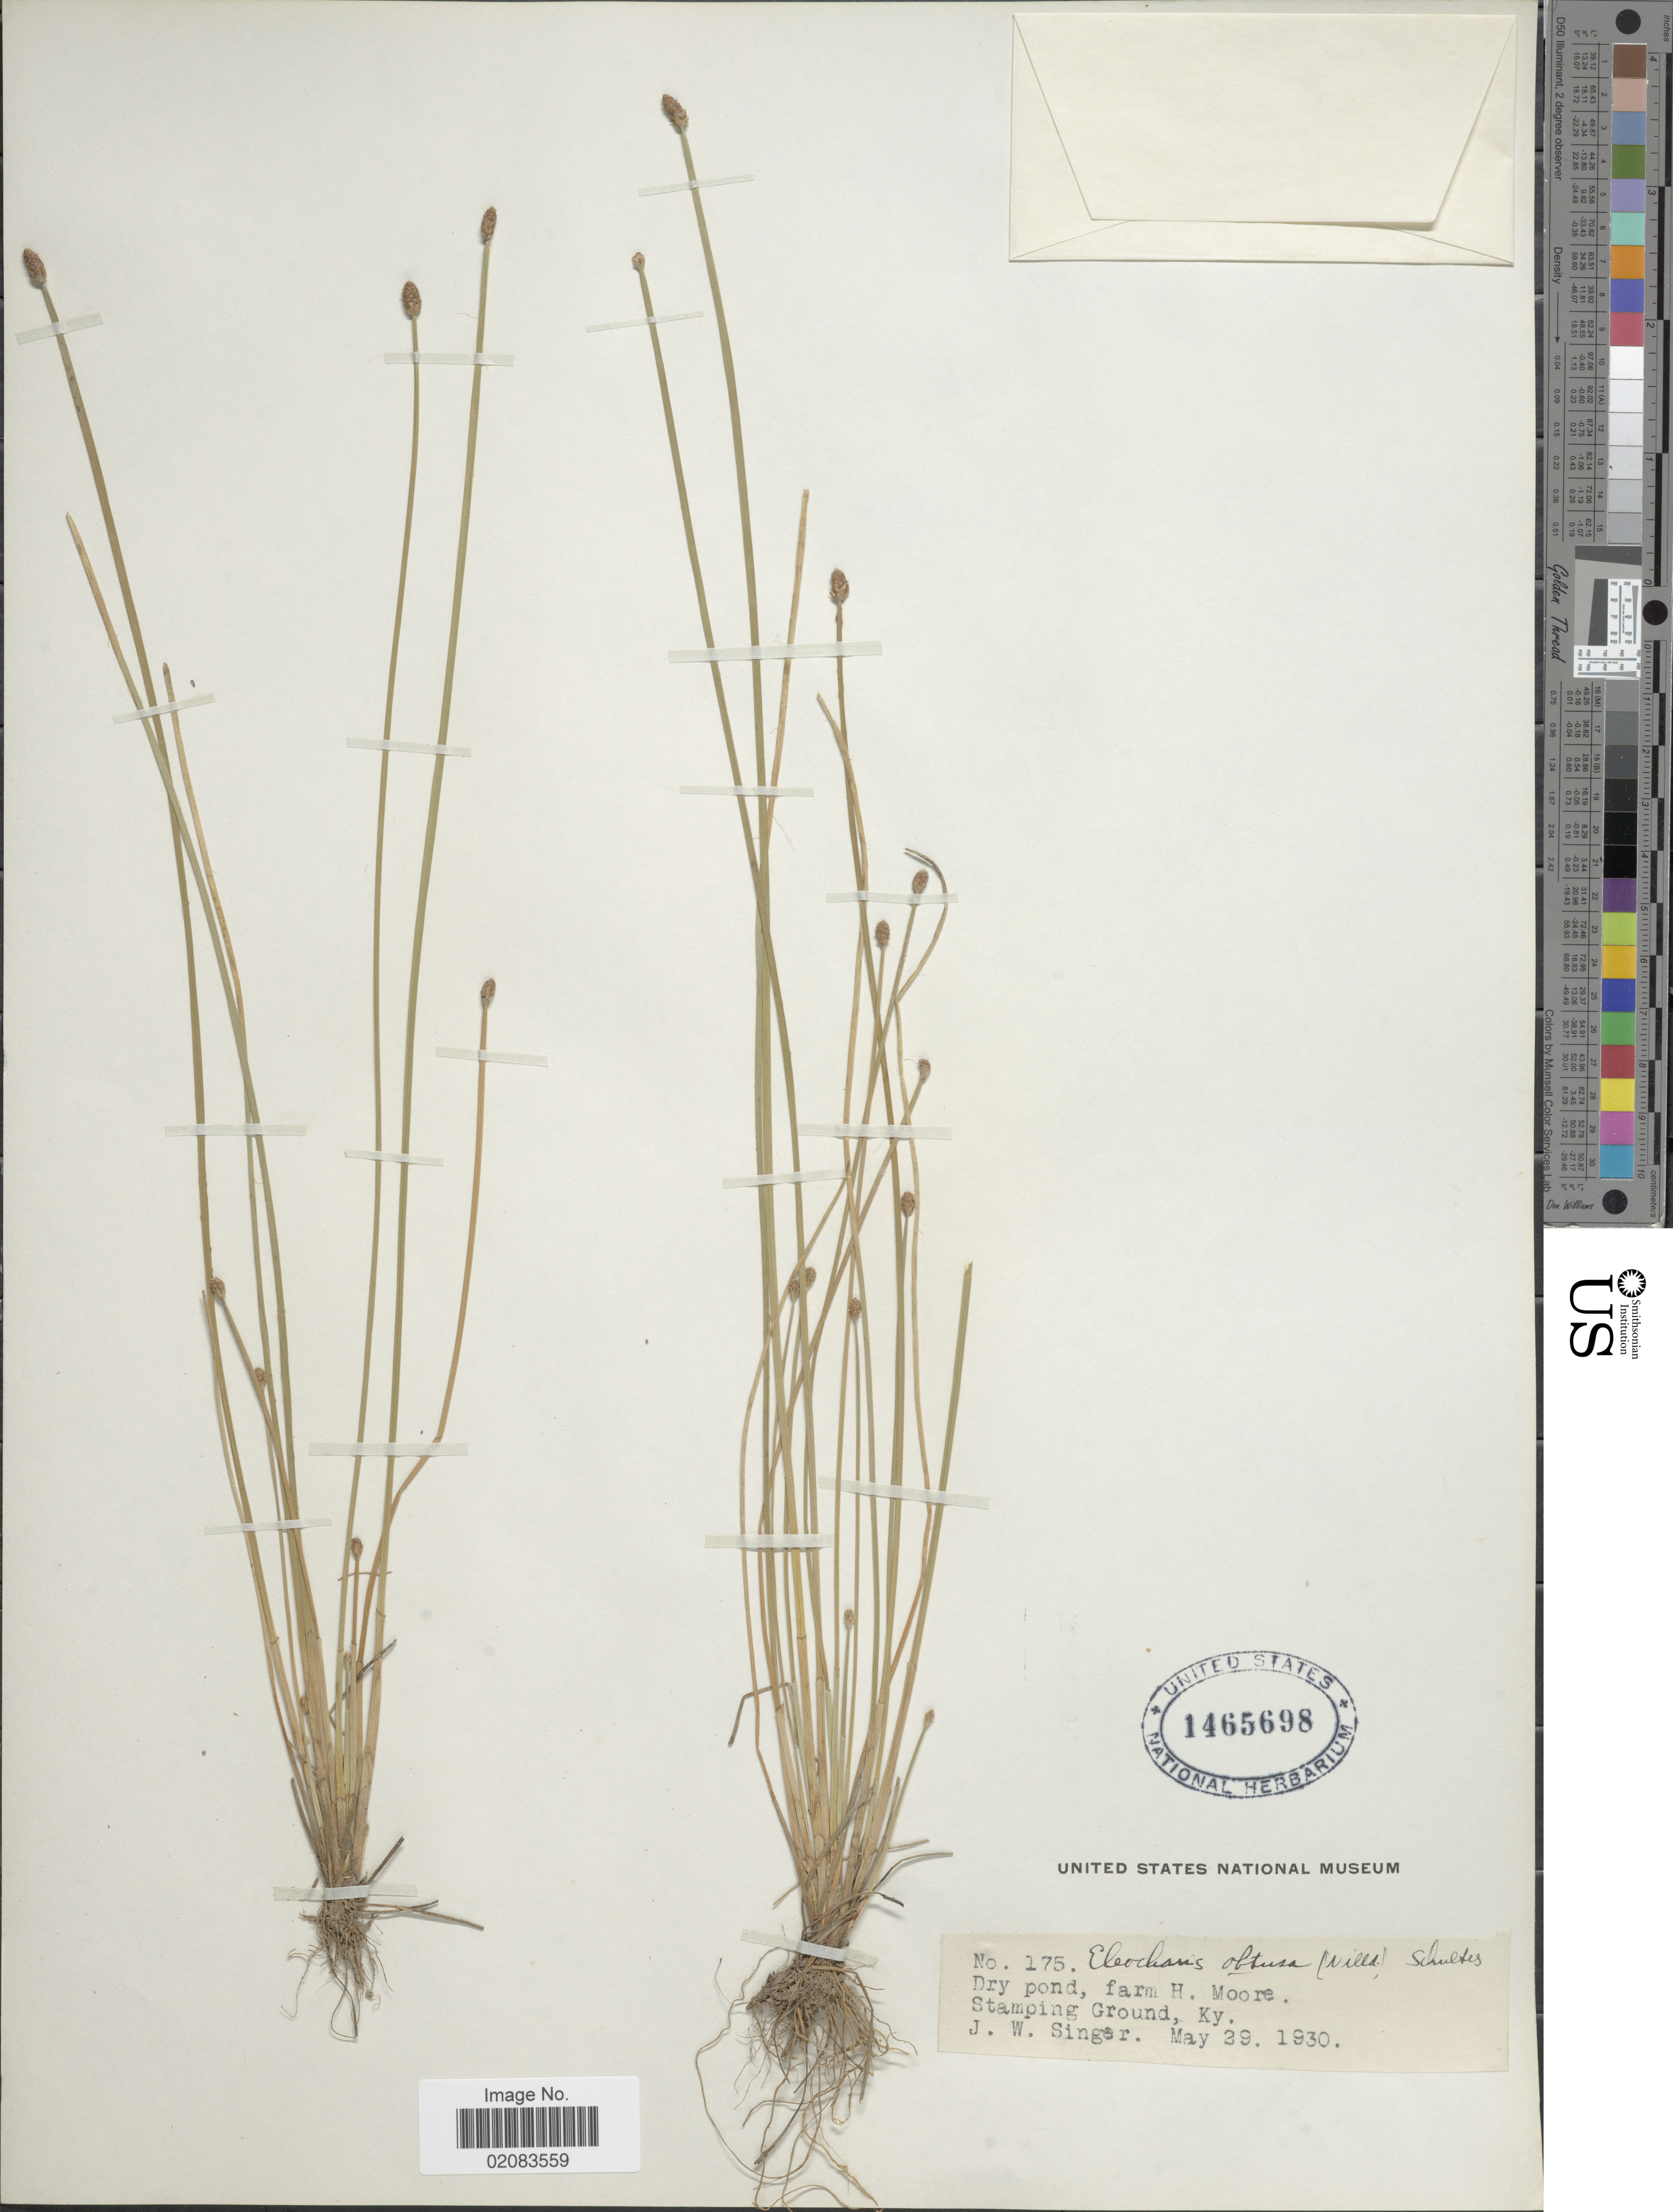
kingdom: Plantae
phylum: Tracheophyta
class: Liliopsida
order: Poales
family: Cyperaceae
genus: Eleocharis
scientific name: Eleocharis obtusa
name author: (Willd.) Schult.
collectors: J. EW. Singer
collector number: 175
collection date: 1930-05-29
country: United States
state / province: Kentucky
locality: Stamping Ground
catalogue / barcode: US 1465698